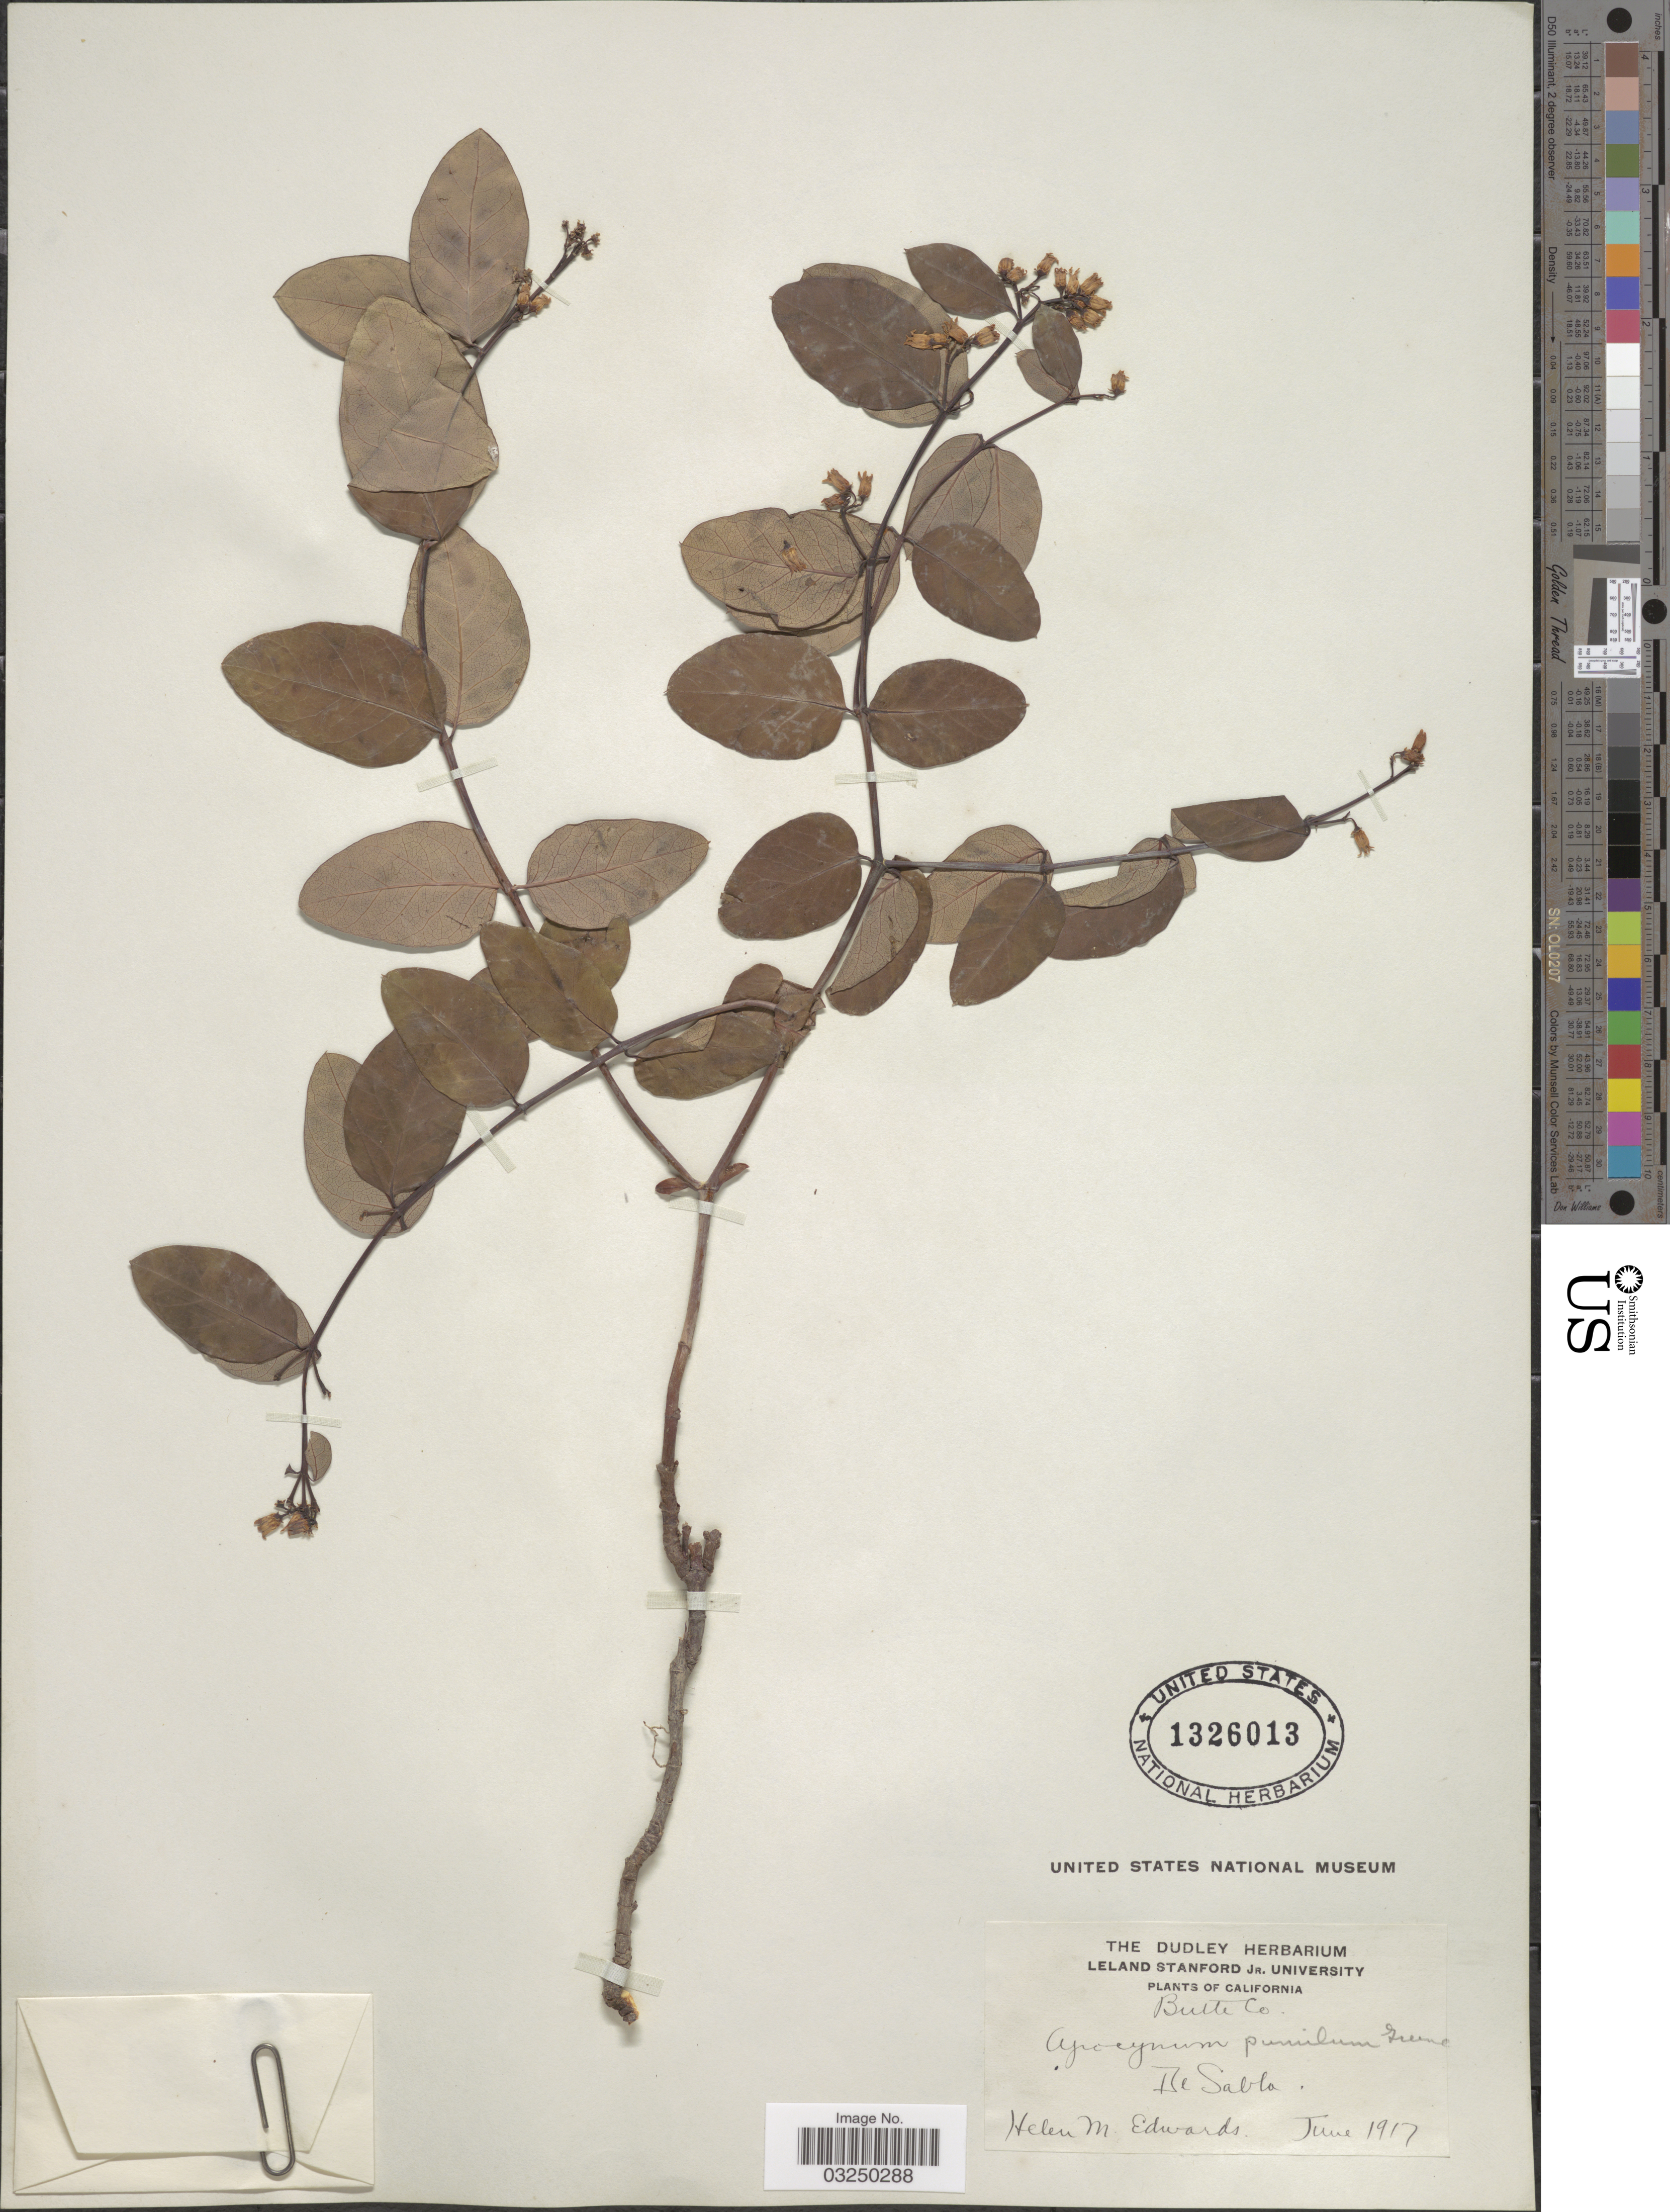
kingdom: Plantae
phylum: Tracheophyta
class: Magnoliopsida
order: Gentianales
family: Apocynaceae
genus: Apocynum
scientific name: Apocynum sp.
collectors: H. Edwards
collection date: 1917-06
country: United States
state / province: California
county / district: Butte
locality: Butte Co., De Sabla.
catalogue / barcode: US 1326013